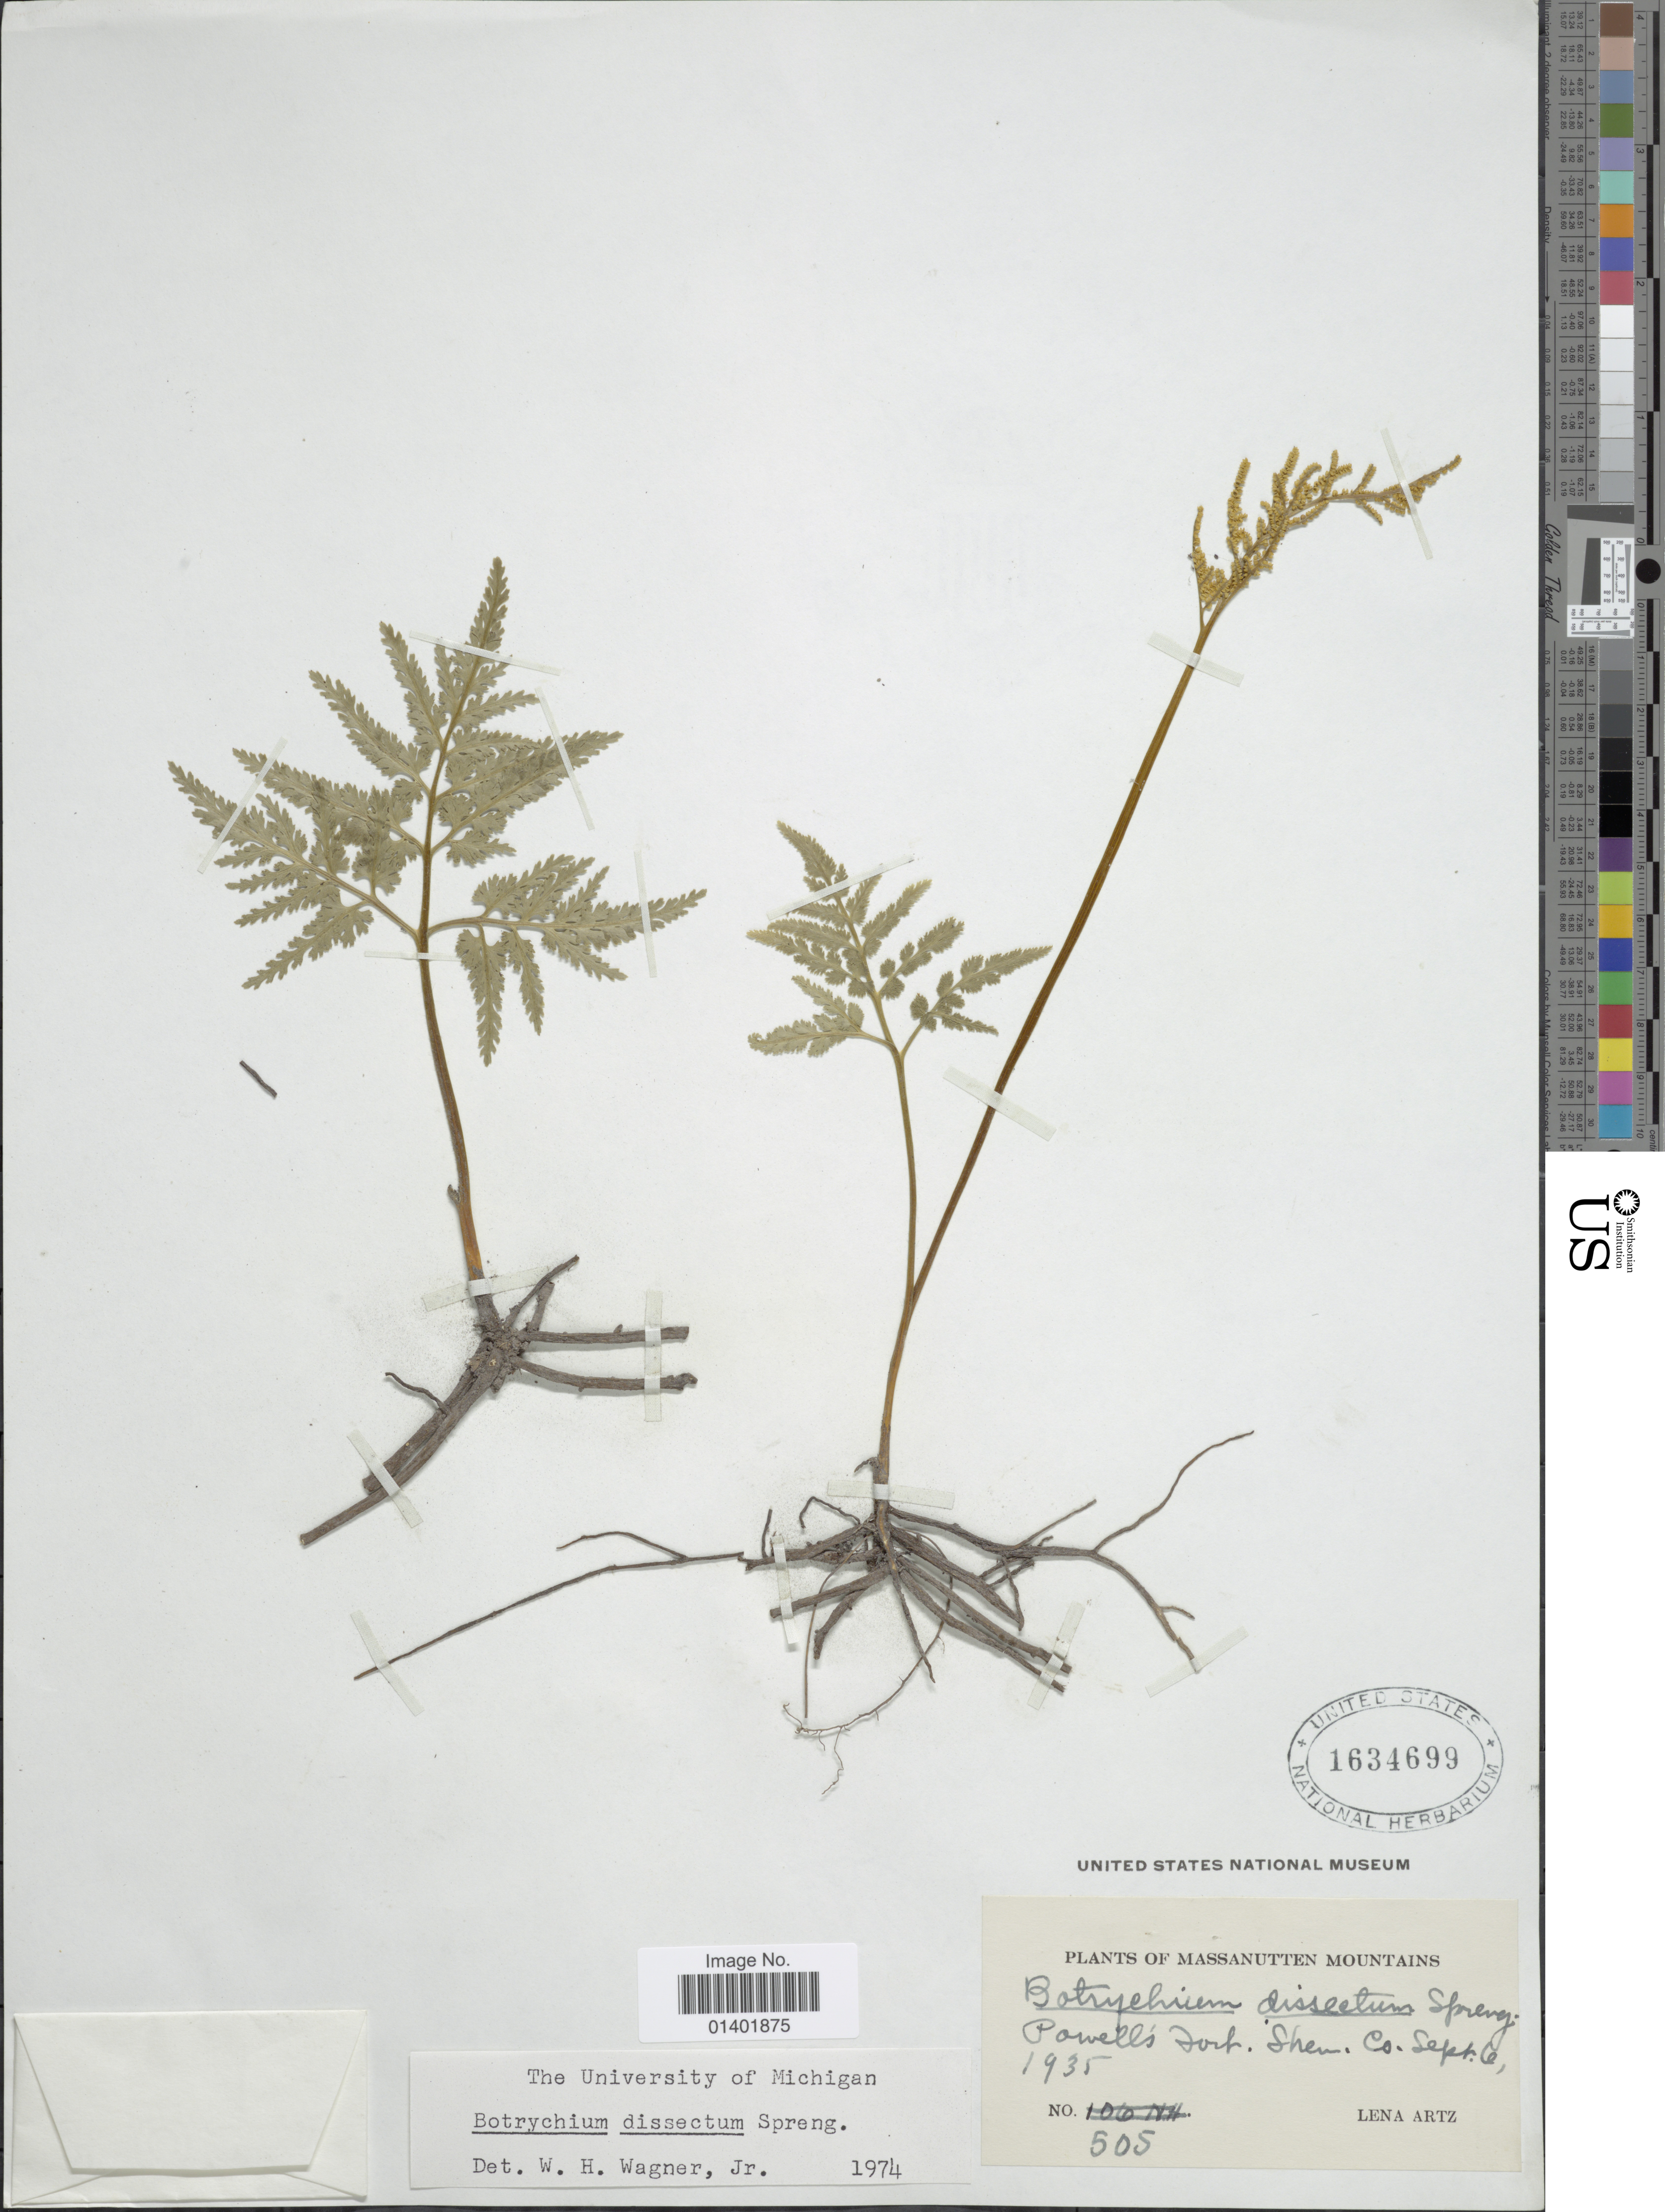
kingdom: Plantae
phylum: Tracheophyta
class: Polypodiopsida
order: Ophioglossales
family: Ophioglossaceae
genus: Botrychium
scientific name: Botrychium dissectum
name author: Spreng.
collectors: L. Artz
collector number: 505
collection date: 1935-09-06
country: United States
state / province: Virginia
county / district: Shenandoah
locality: Massanutten Mountains, Powell's Fort, Shen. Co.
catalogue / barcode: US 1634699